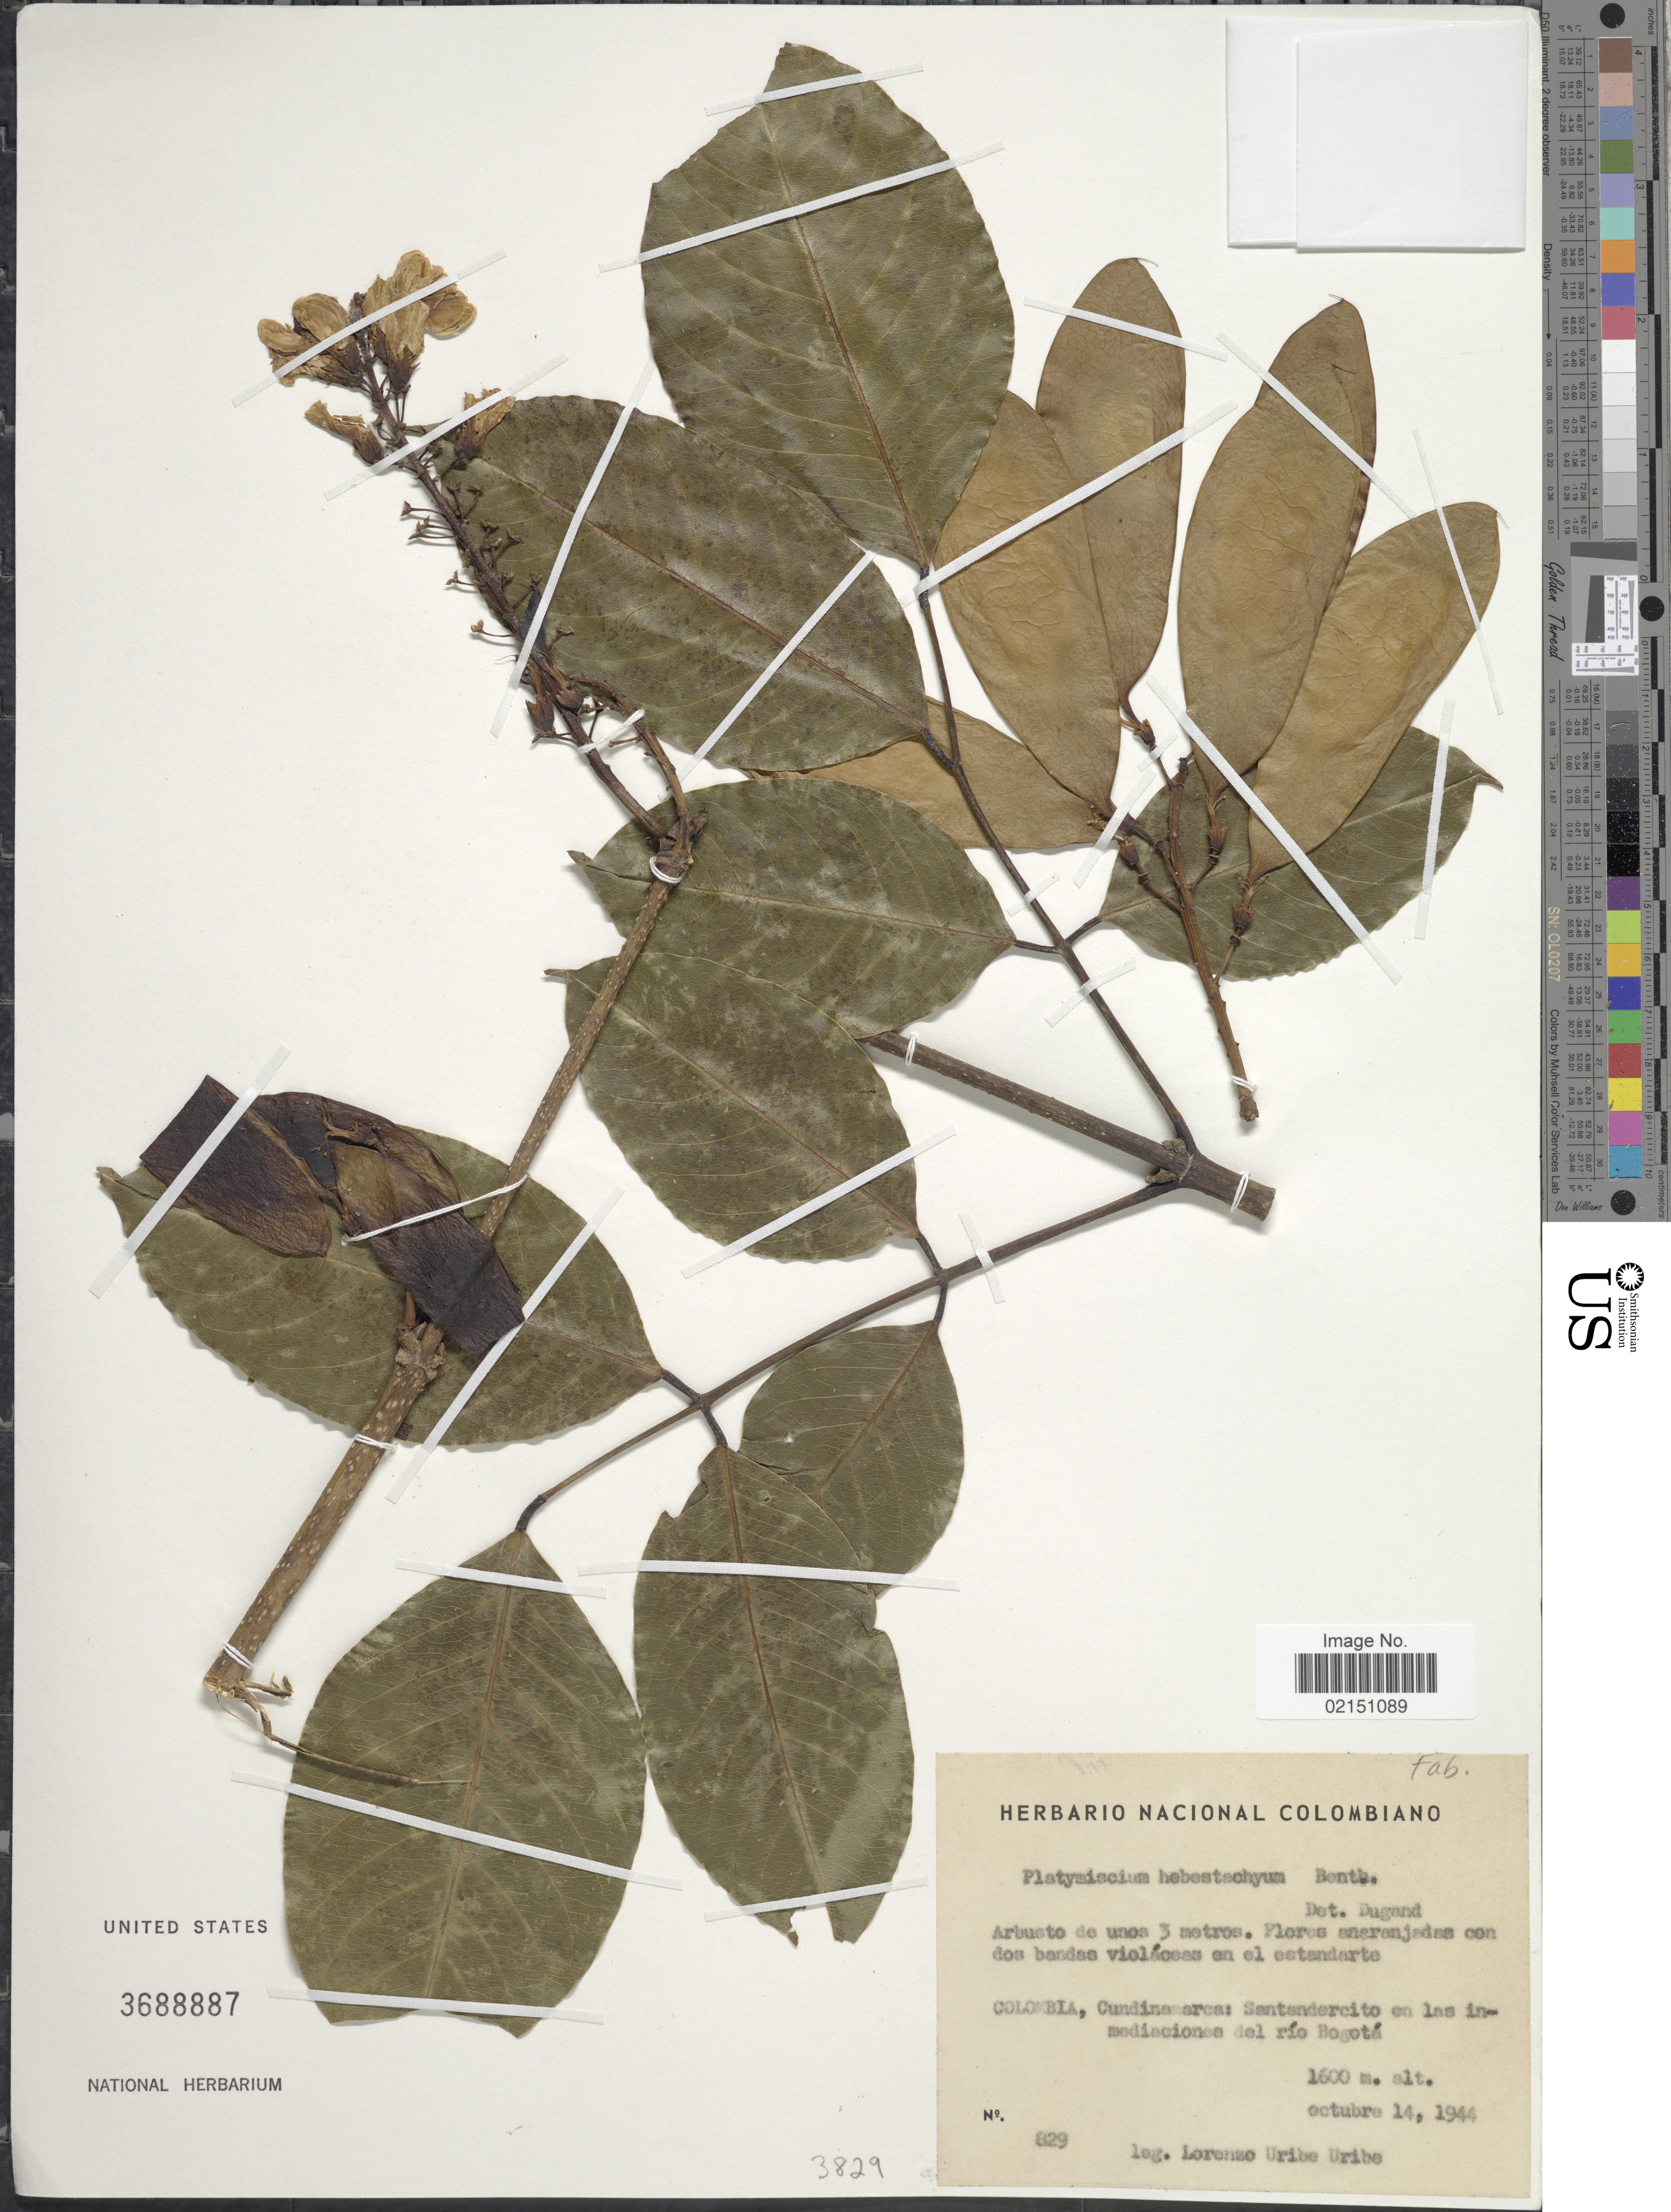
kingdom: Plantae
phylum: Tracheophyta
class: Magnoliopsida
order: Fabales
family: Fabaceae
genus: Platymiscium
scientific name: Platymiscium hebestachyum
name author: Benth.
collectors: L. Uribe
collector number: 829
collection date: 1944-10-14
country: Colombia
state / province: Cundinamarca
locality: Santandercito en las mediaciones del rio Bogota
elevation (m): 1600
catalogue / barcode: US 3688887